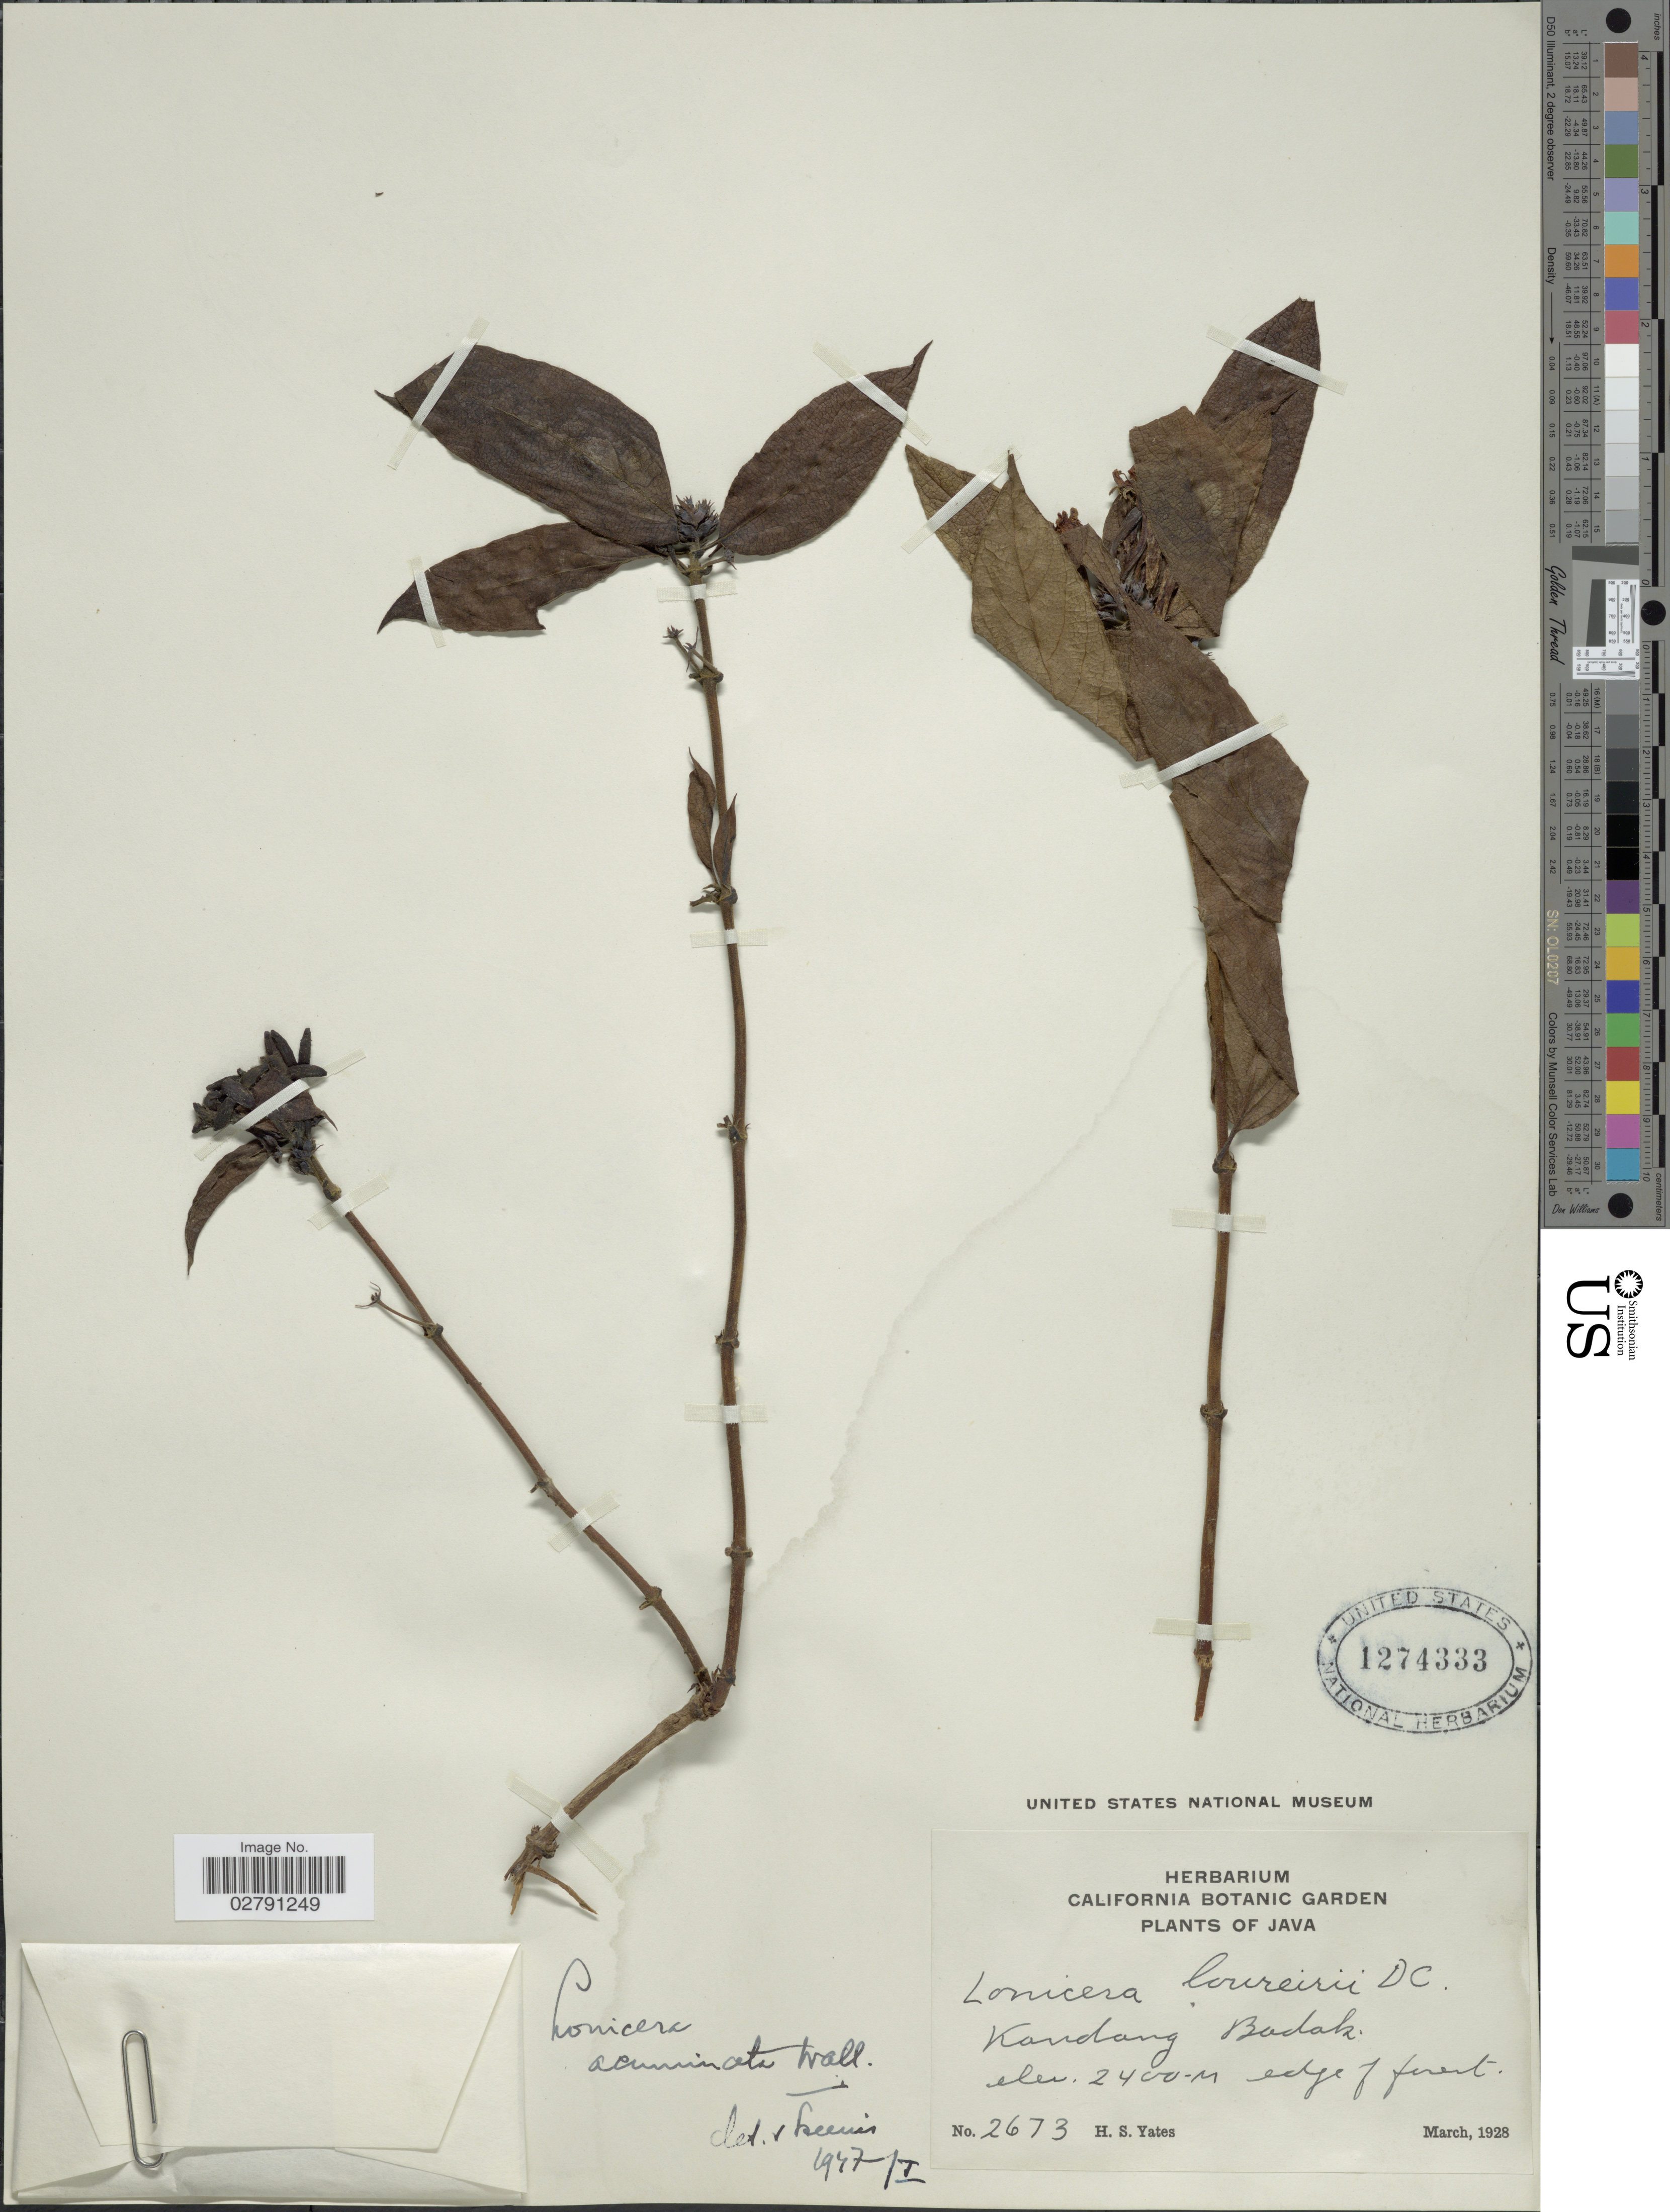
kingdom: Plantae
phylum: Tracheophyta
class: Magnoliopsida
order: Dipsacales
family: Caprifoliaceae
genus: Lonicera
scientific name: Lonicera loureiroi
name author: (Blume) DC.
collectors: H. S. Yates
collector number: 2673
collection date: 1928-03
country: Indonesia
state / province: Java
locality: Kandang Badak.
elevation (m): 2400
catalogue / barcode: US 1274333